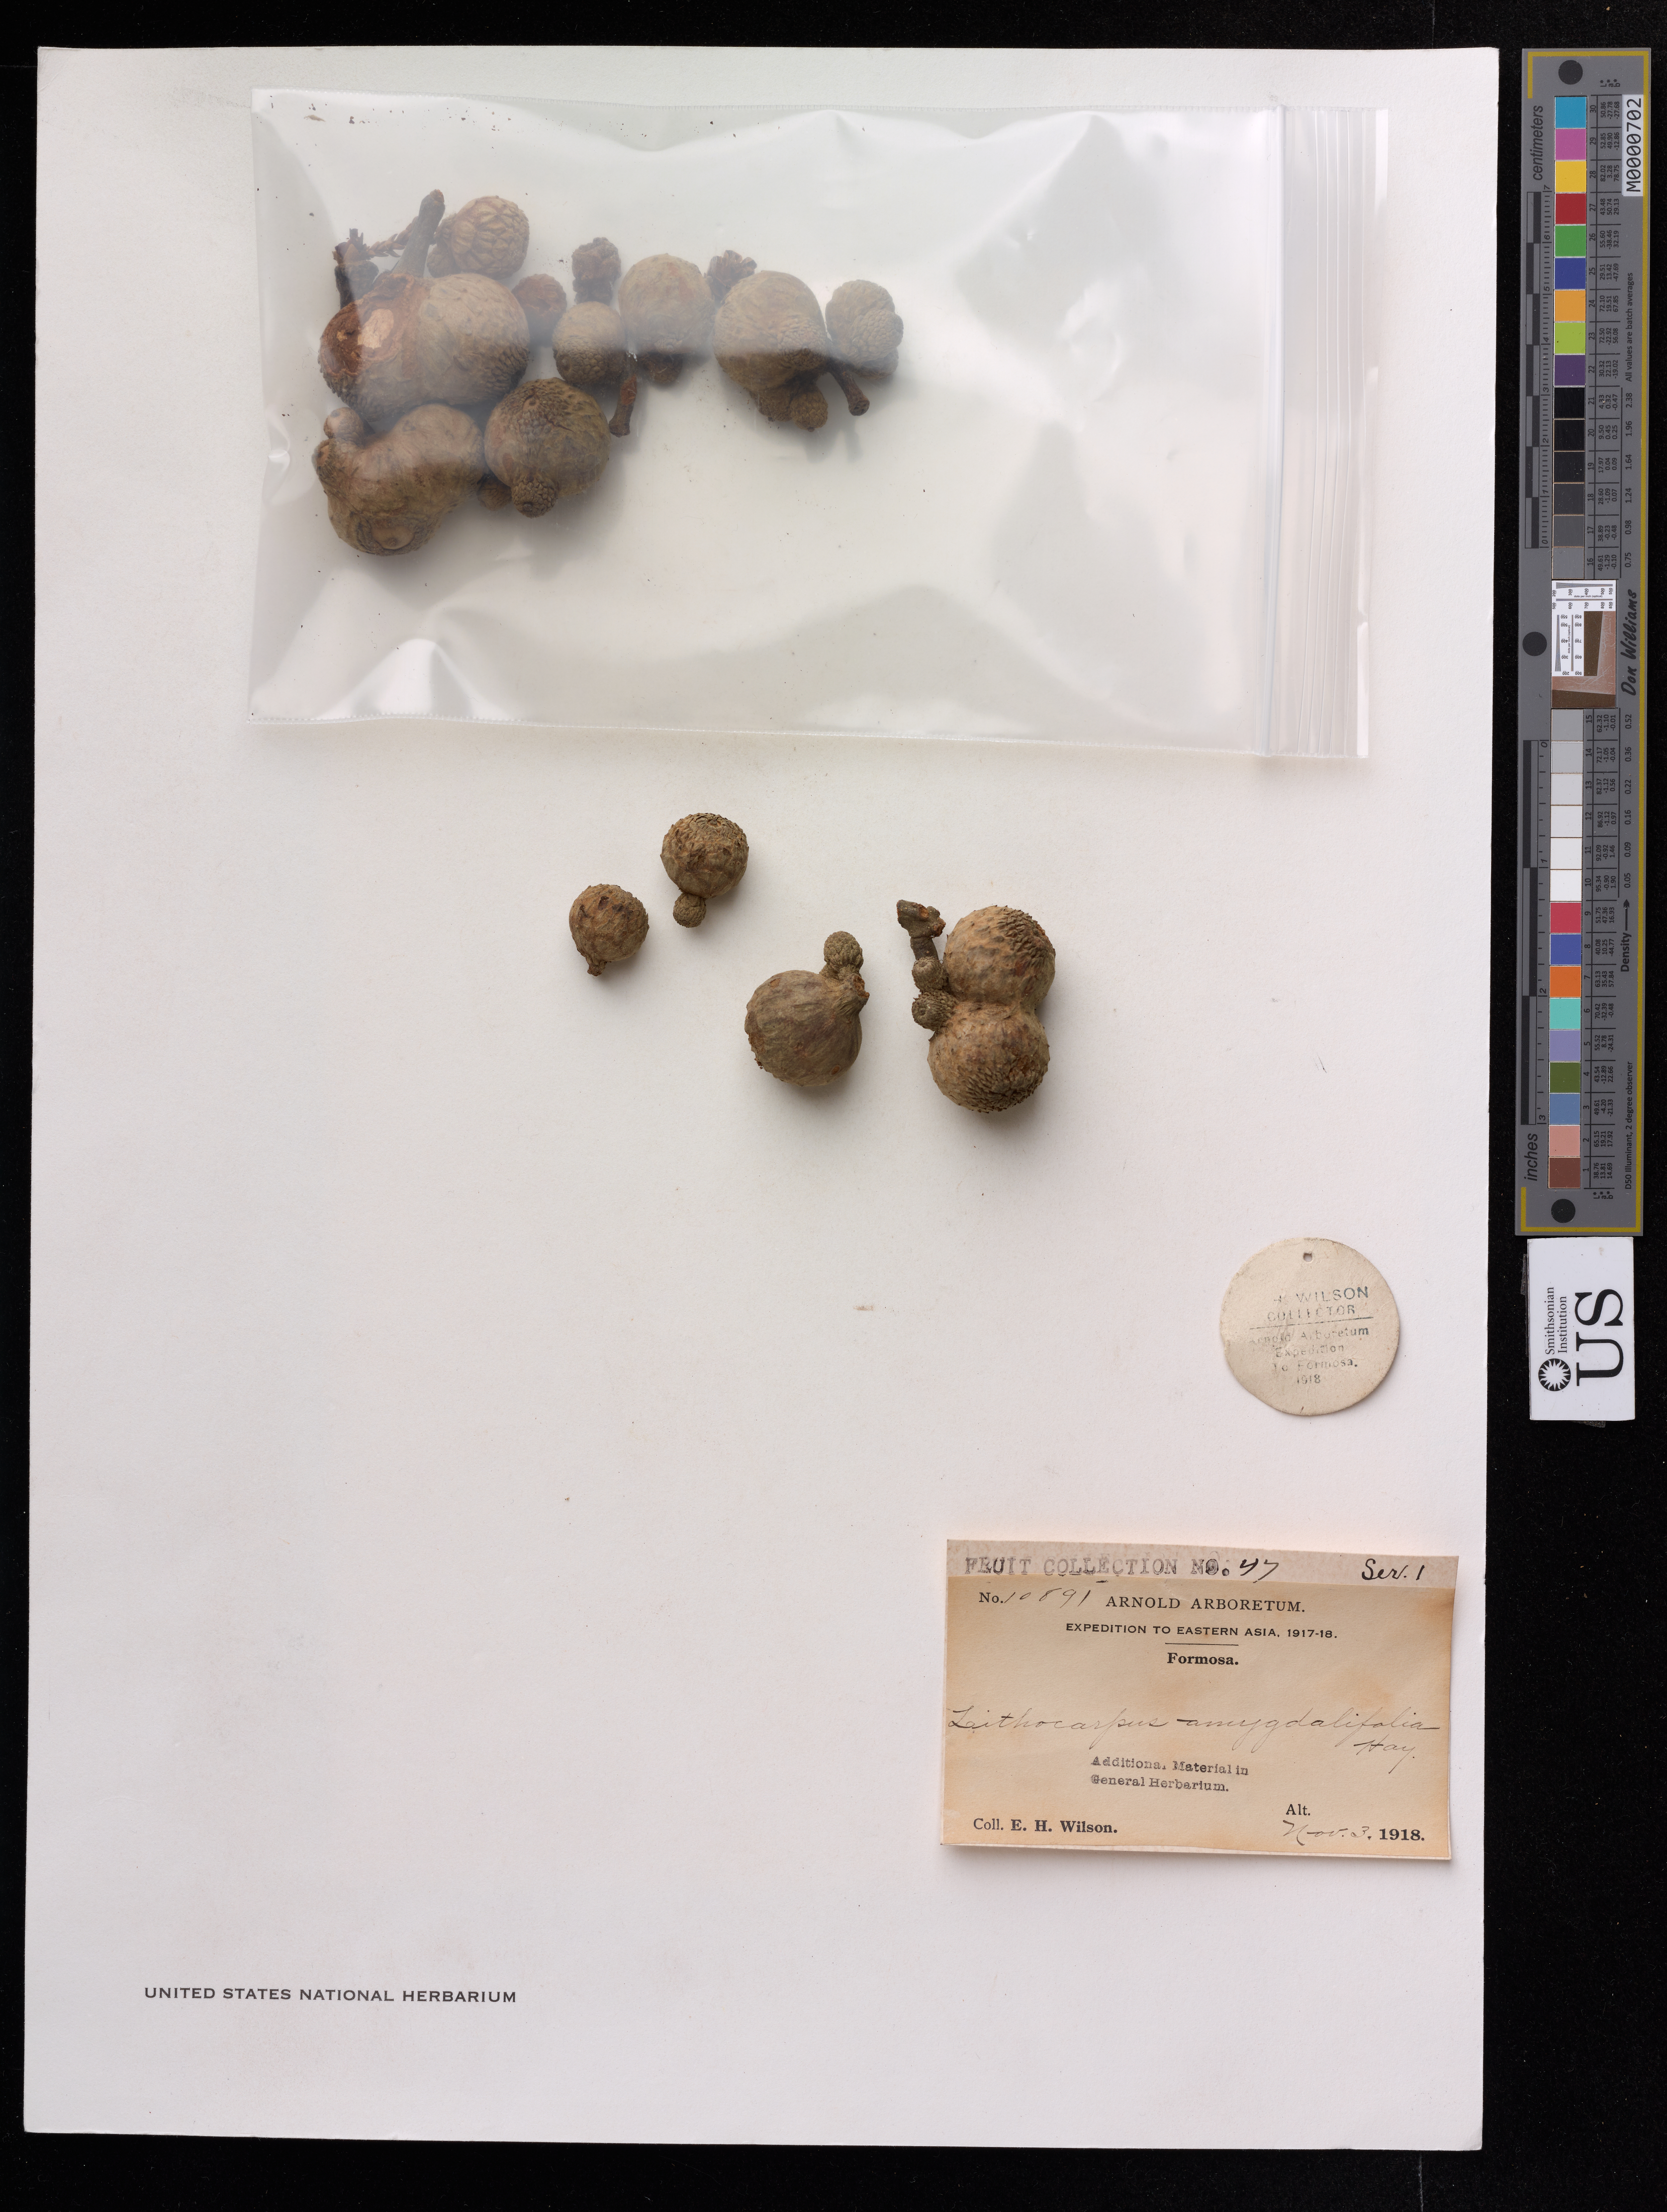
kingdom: Plantae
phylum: Tracheophyta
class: Magnoliopsida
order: Fagales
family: Fagaceae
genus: Lithocarpus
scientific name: Lithocarpus amygdalifolius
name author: (Skan) Hayata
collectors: E. Wilson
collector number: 10891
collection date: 1918-11-03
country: Taiwan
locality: Eastern Asia, Formosa. Arisan, prov. Kagi.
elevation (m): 2000